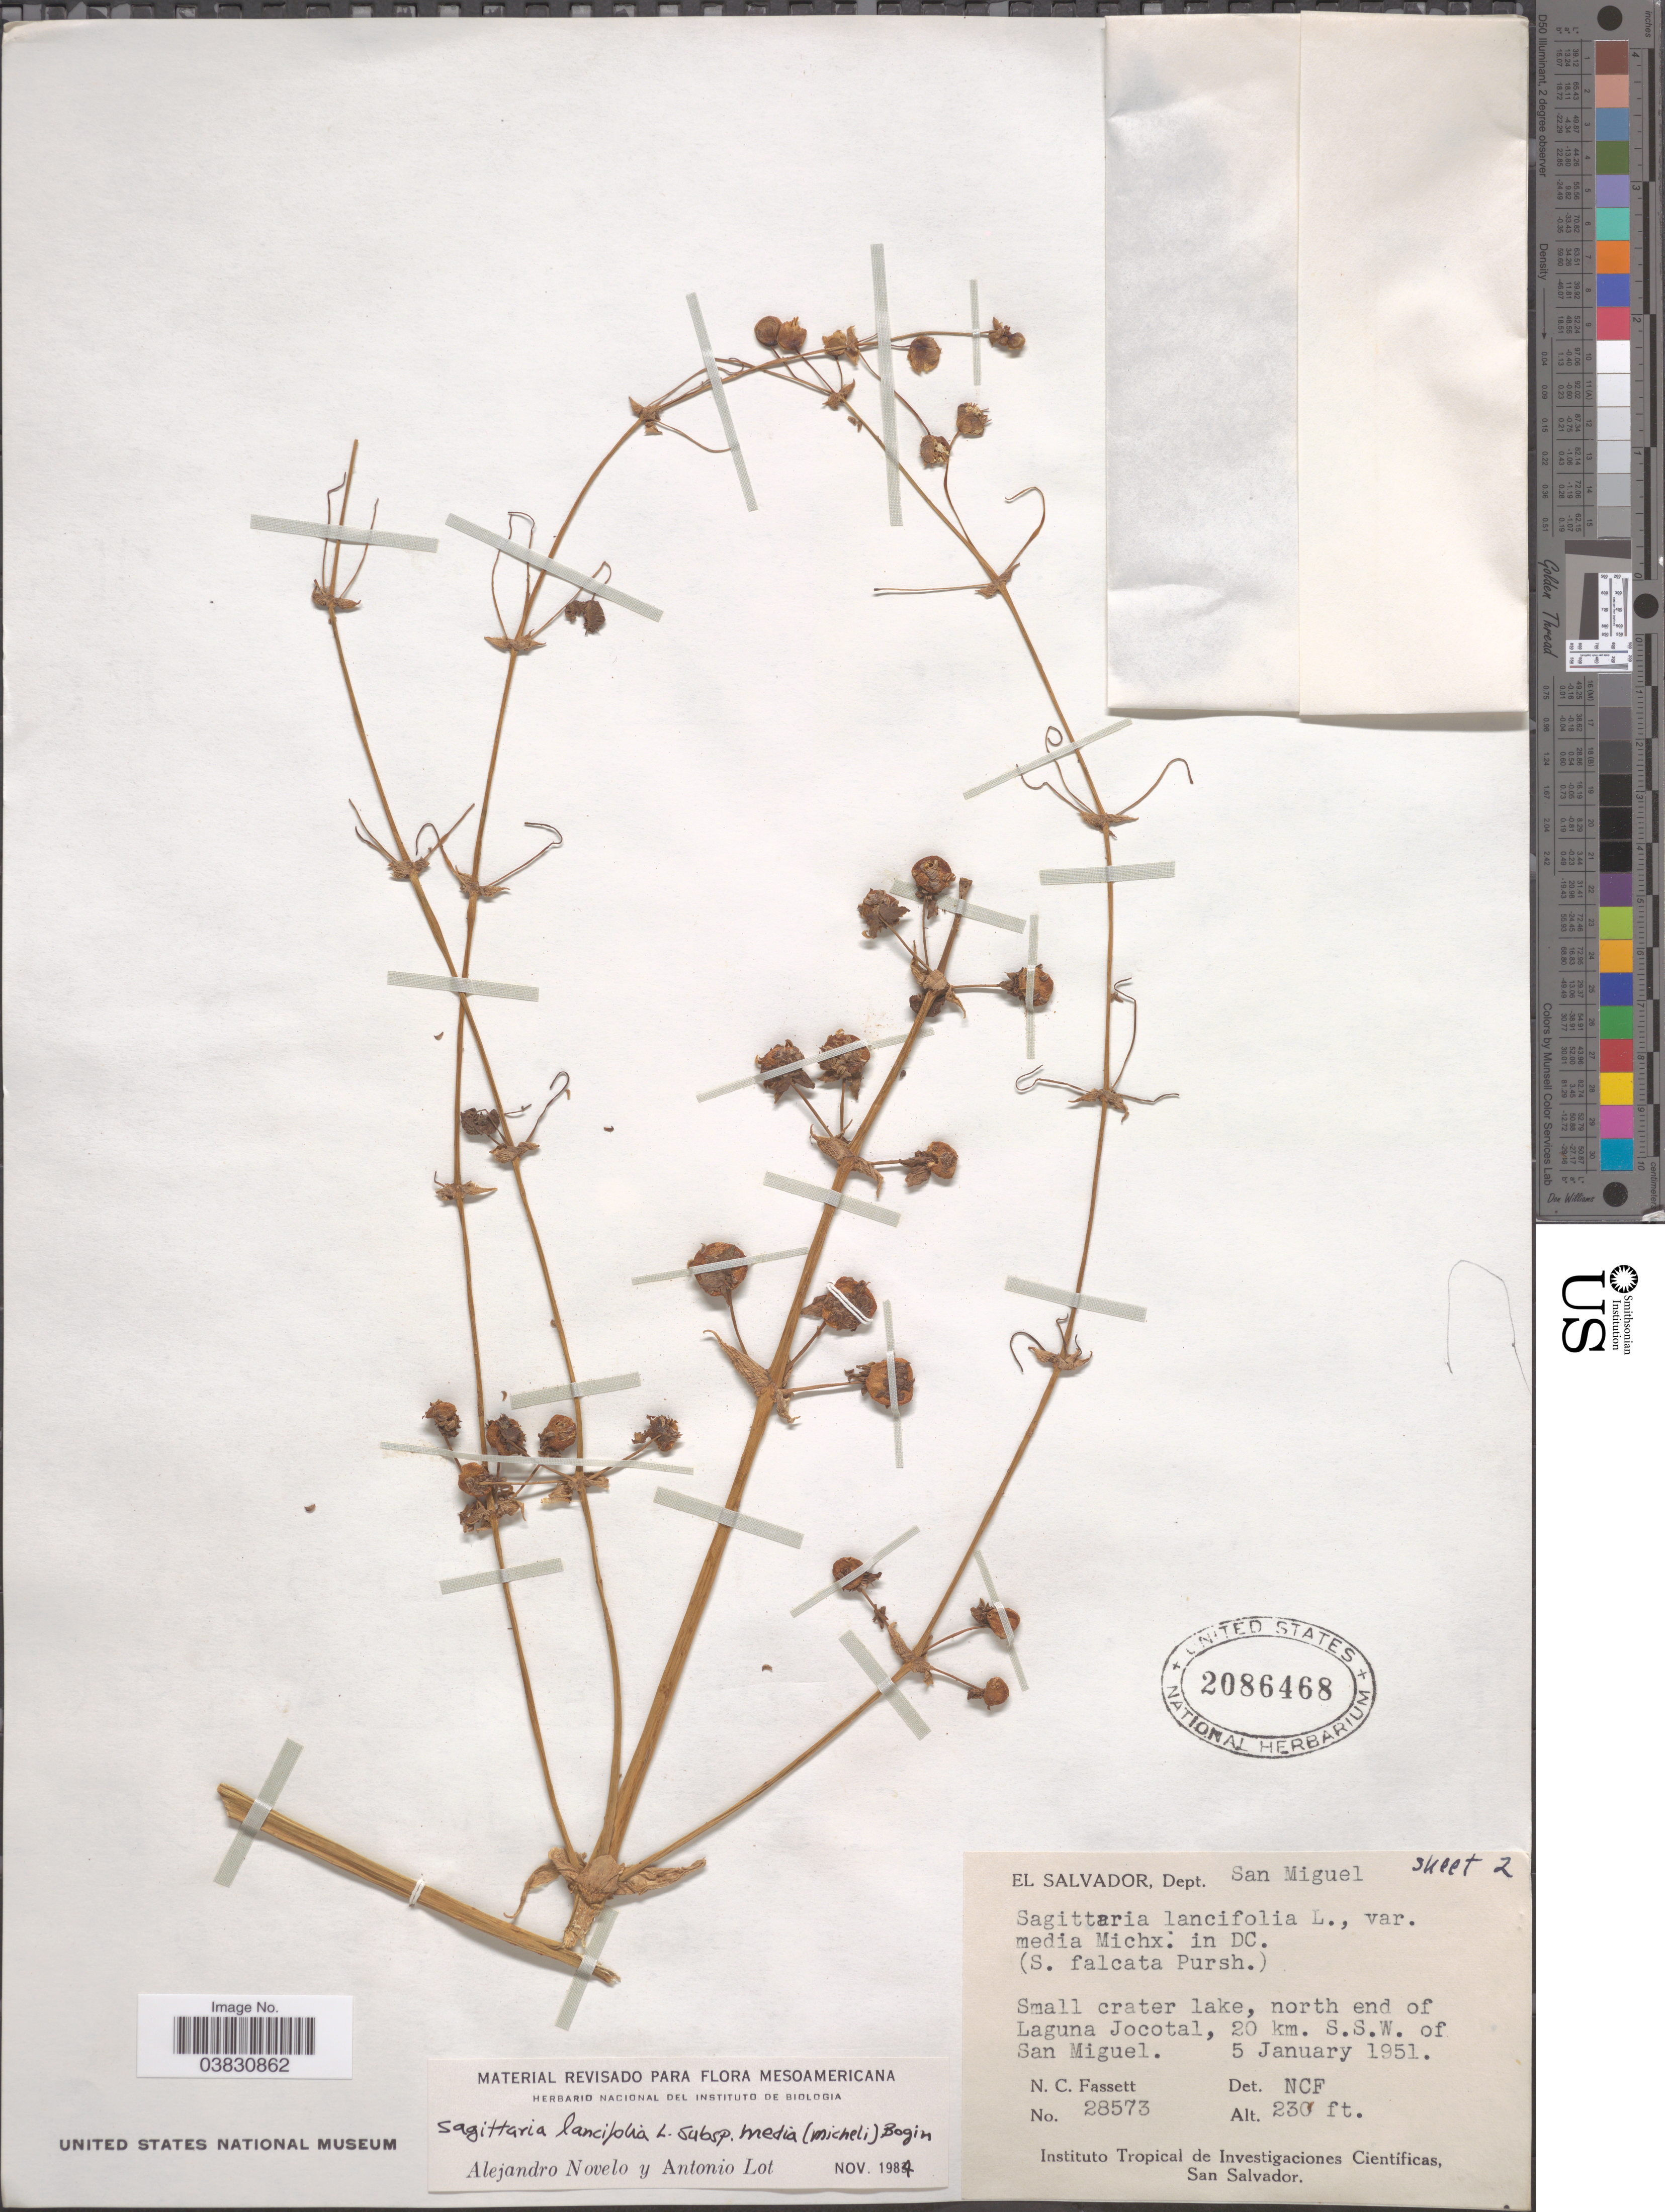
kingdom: Plantae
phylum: Tracheophyta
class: Liliopsida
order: Alismatales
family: Alismataceae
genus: Sagittaria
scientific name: Sagittaria lancifolia subsp. media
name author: (Micheli) Bogin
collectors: N. C. Fassett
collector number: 28573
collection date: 1951-01-05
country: El Salvador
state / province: San Miguel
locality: Dept. San Miguel. Small crater lake, north end of Laguna Jocotal, 20 km. S.S.W. of San Miguel.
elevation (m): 70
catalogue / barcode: US 2086468